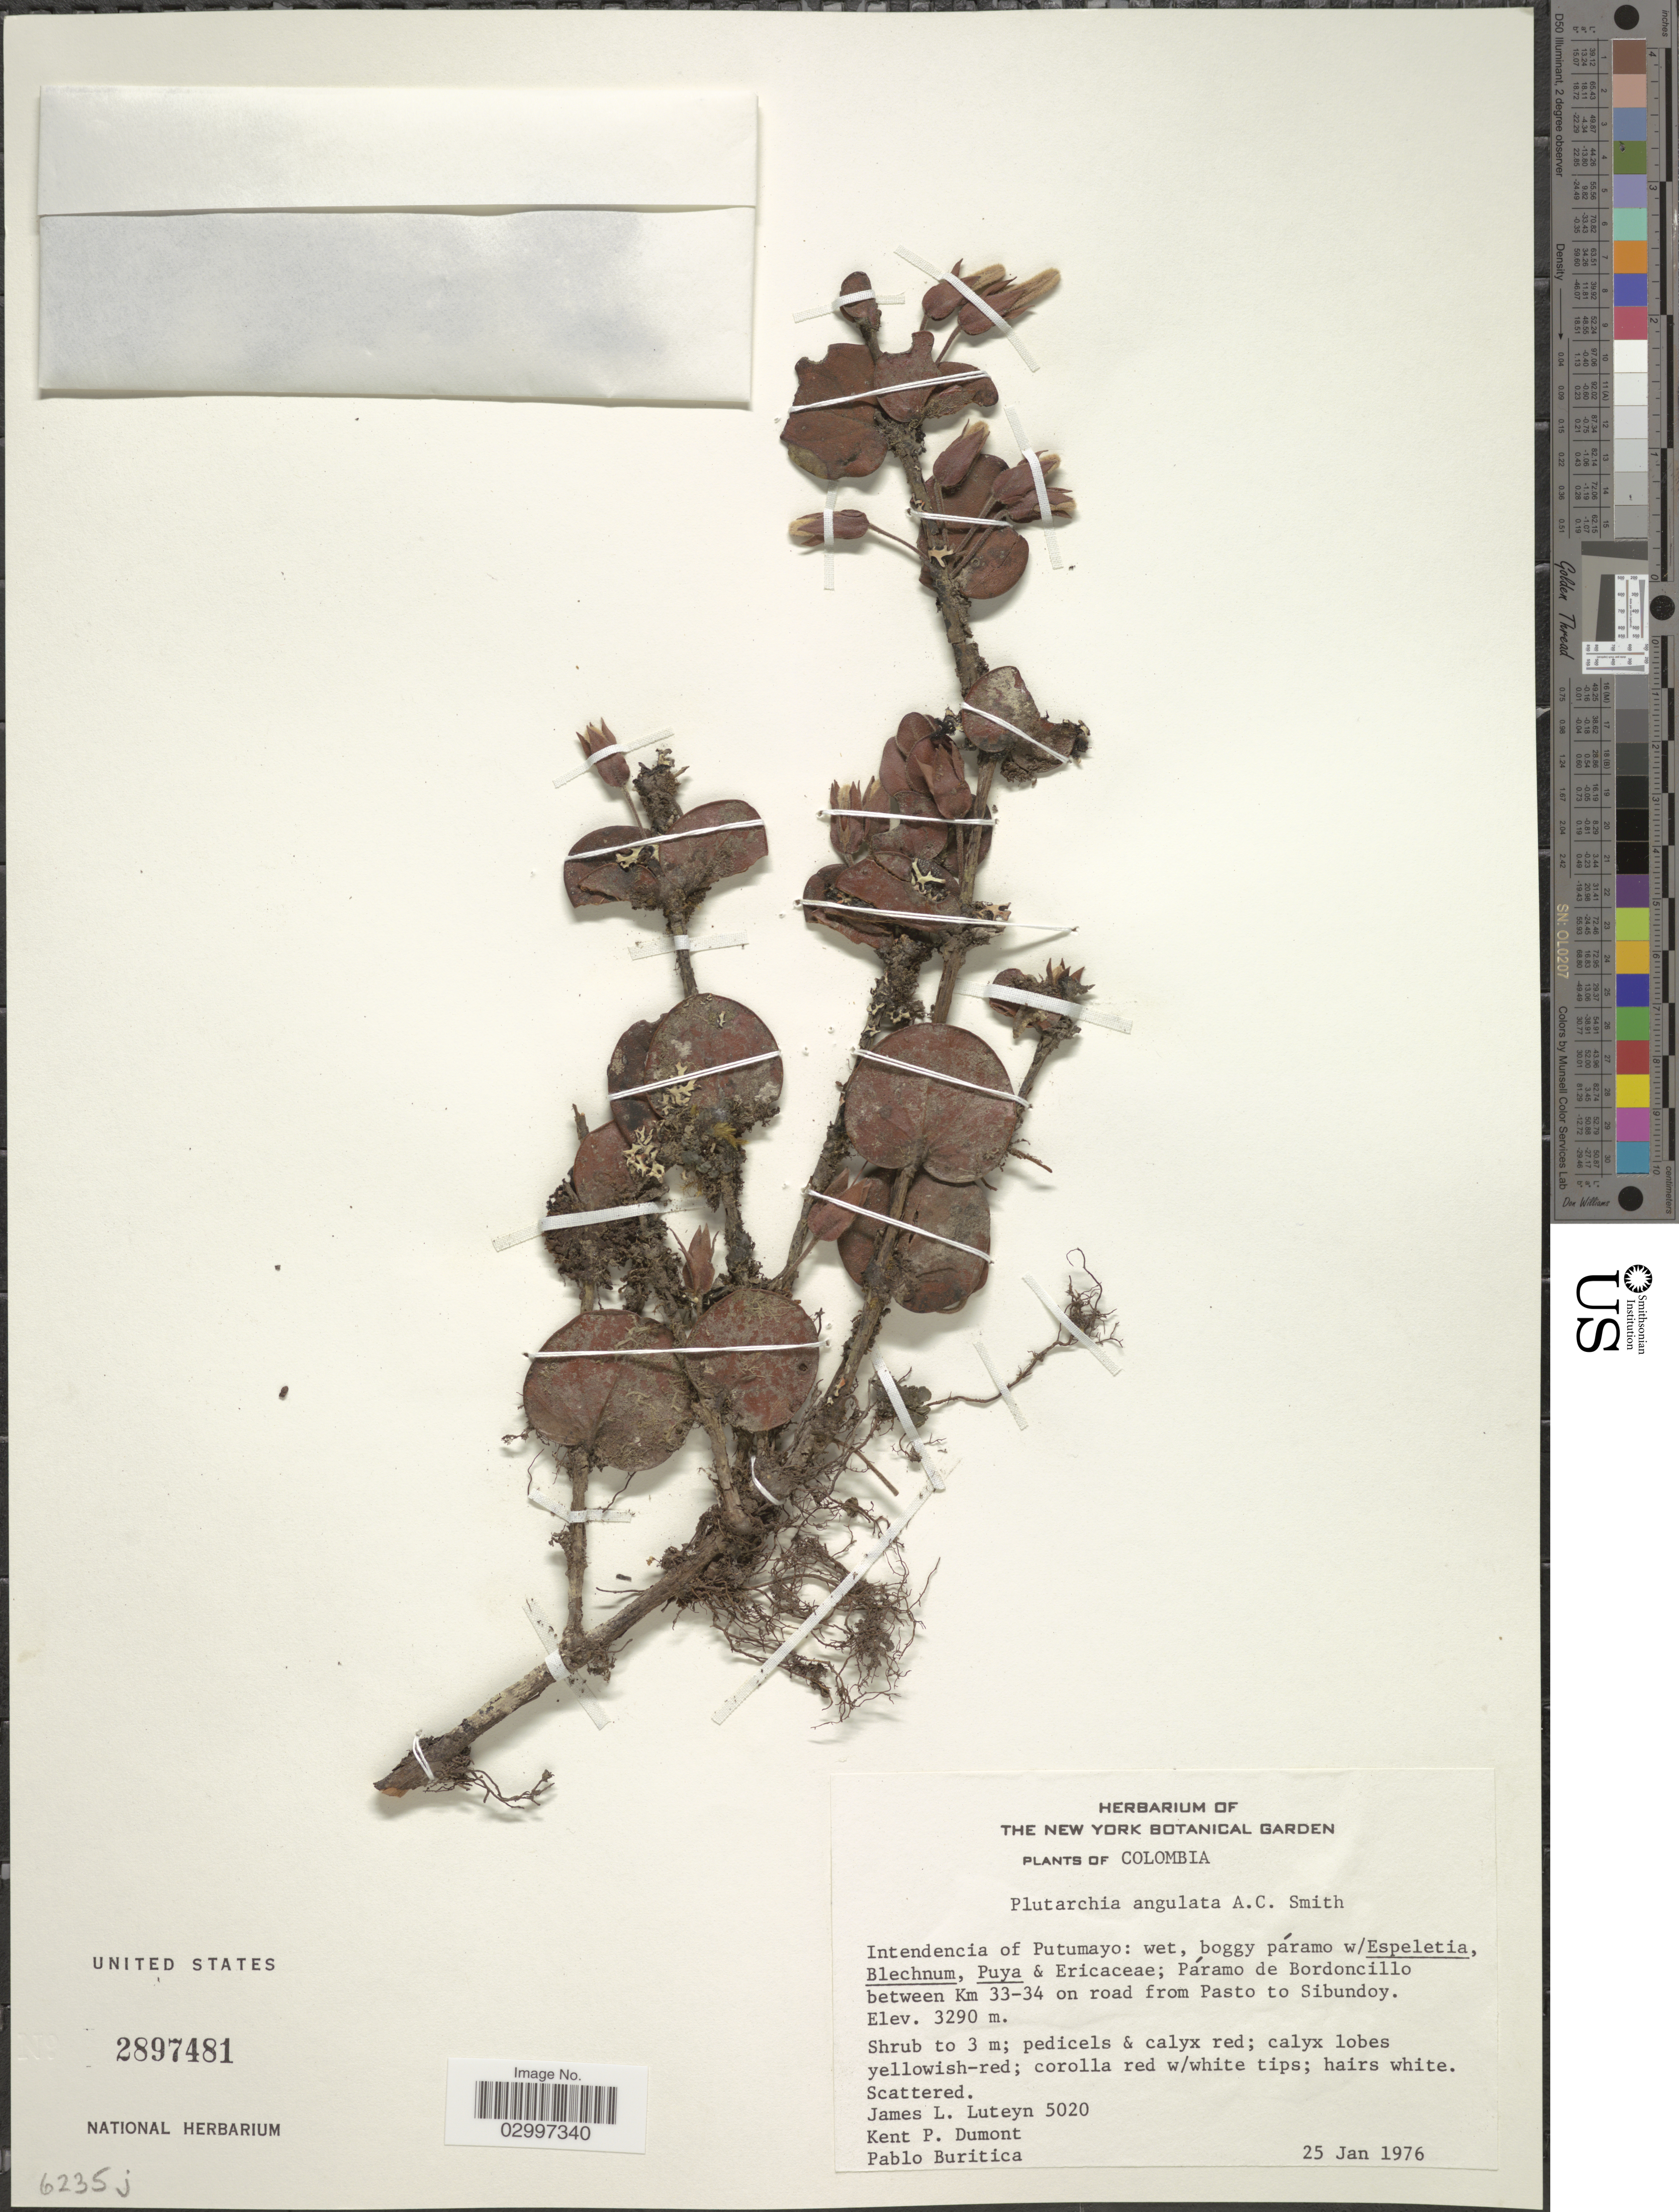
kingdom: Plantae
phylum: Tracheophyta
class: Magnoliopsida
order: Ericales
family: Ericaceae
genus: Plutarchia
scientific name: Plutarchia angulata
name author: A.C. Sm.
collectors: J. Luteyn, K. P. Dumont & P. Buritica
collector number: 5020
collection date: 1976-01-25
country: Colombia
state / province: Putumayo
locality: Intendencia of Putumayo, Páramo de Bordoncillo between Km 33-34 on road from Pasto to Sibundoy.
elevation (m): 3290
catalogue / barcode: US 2897481